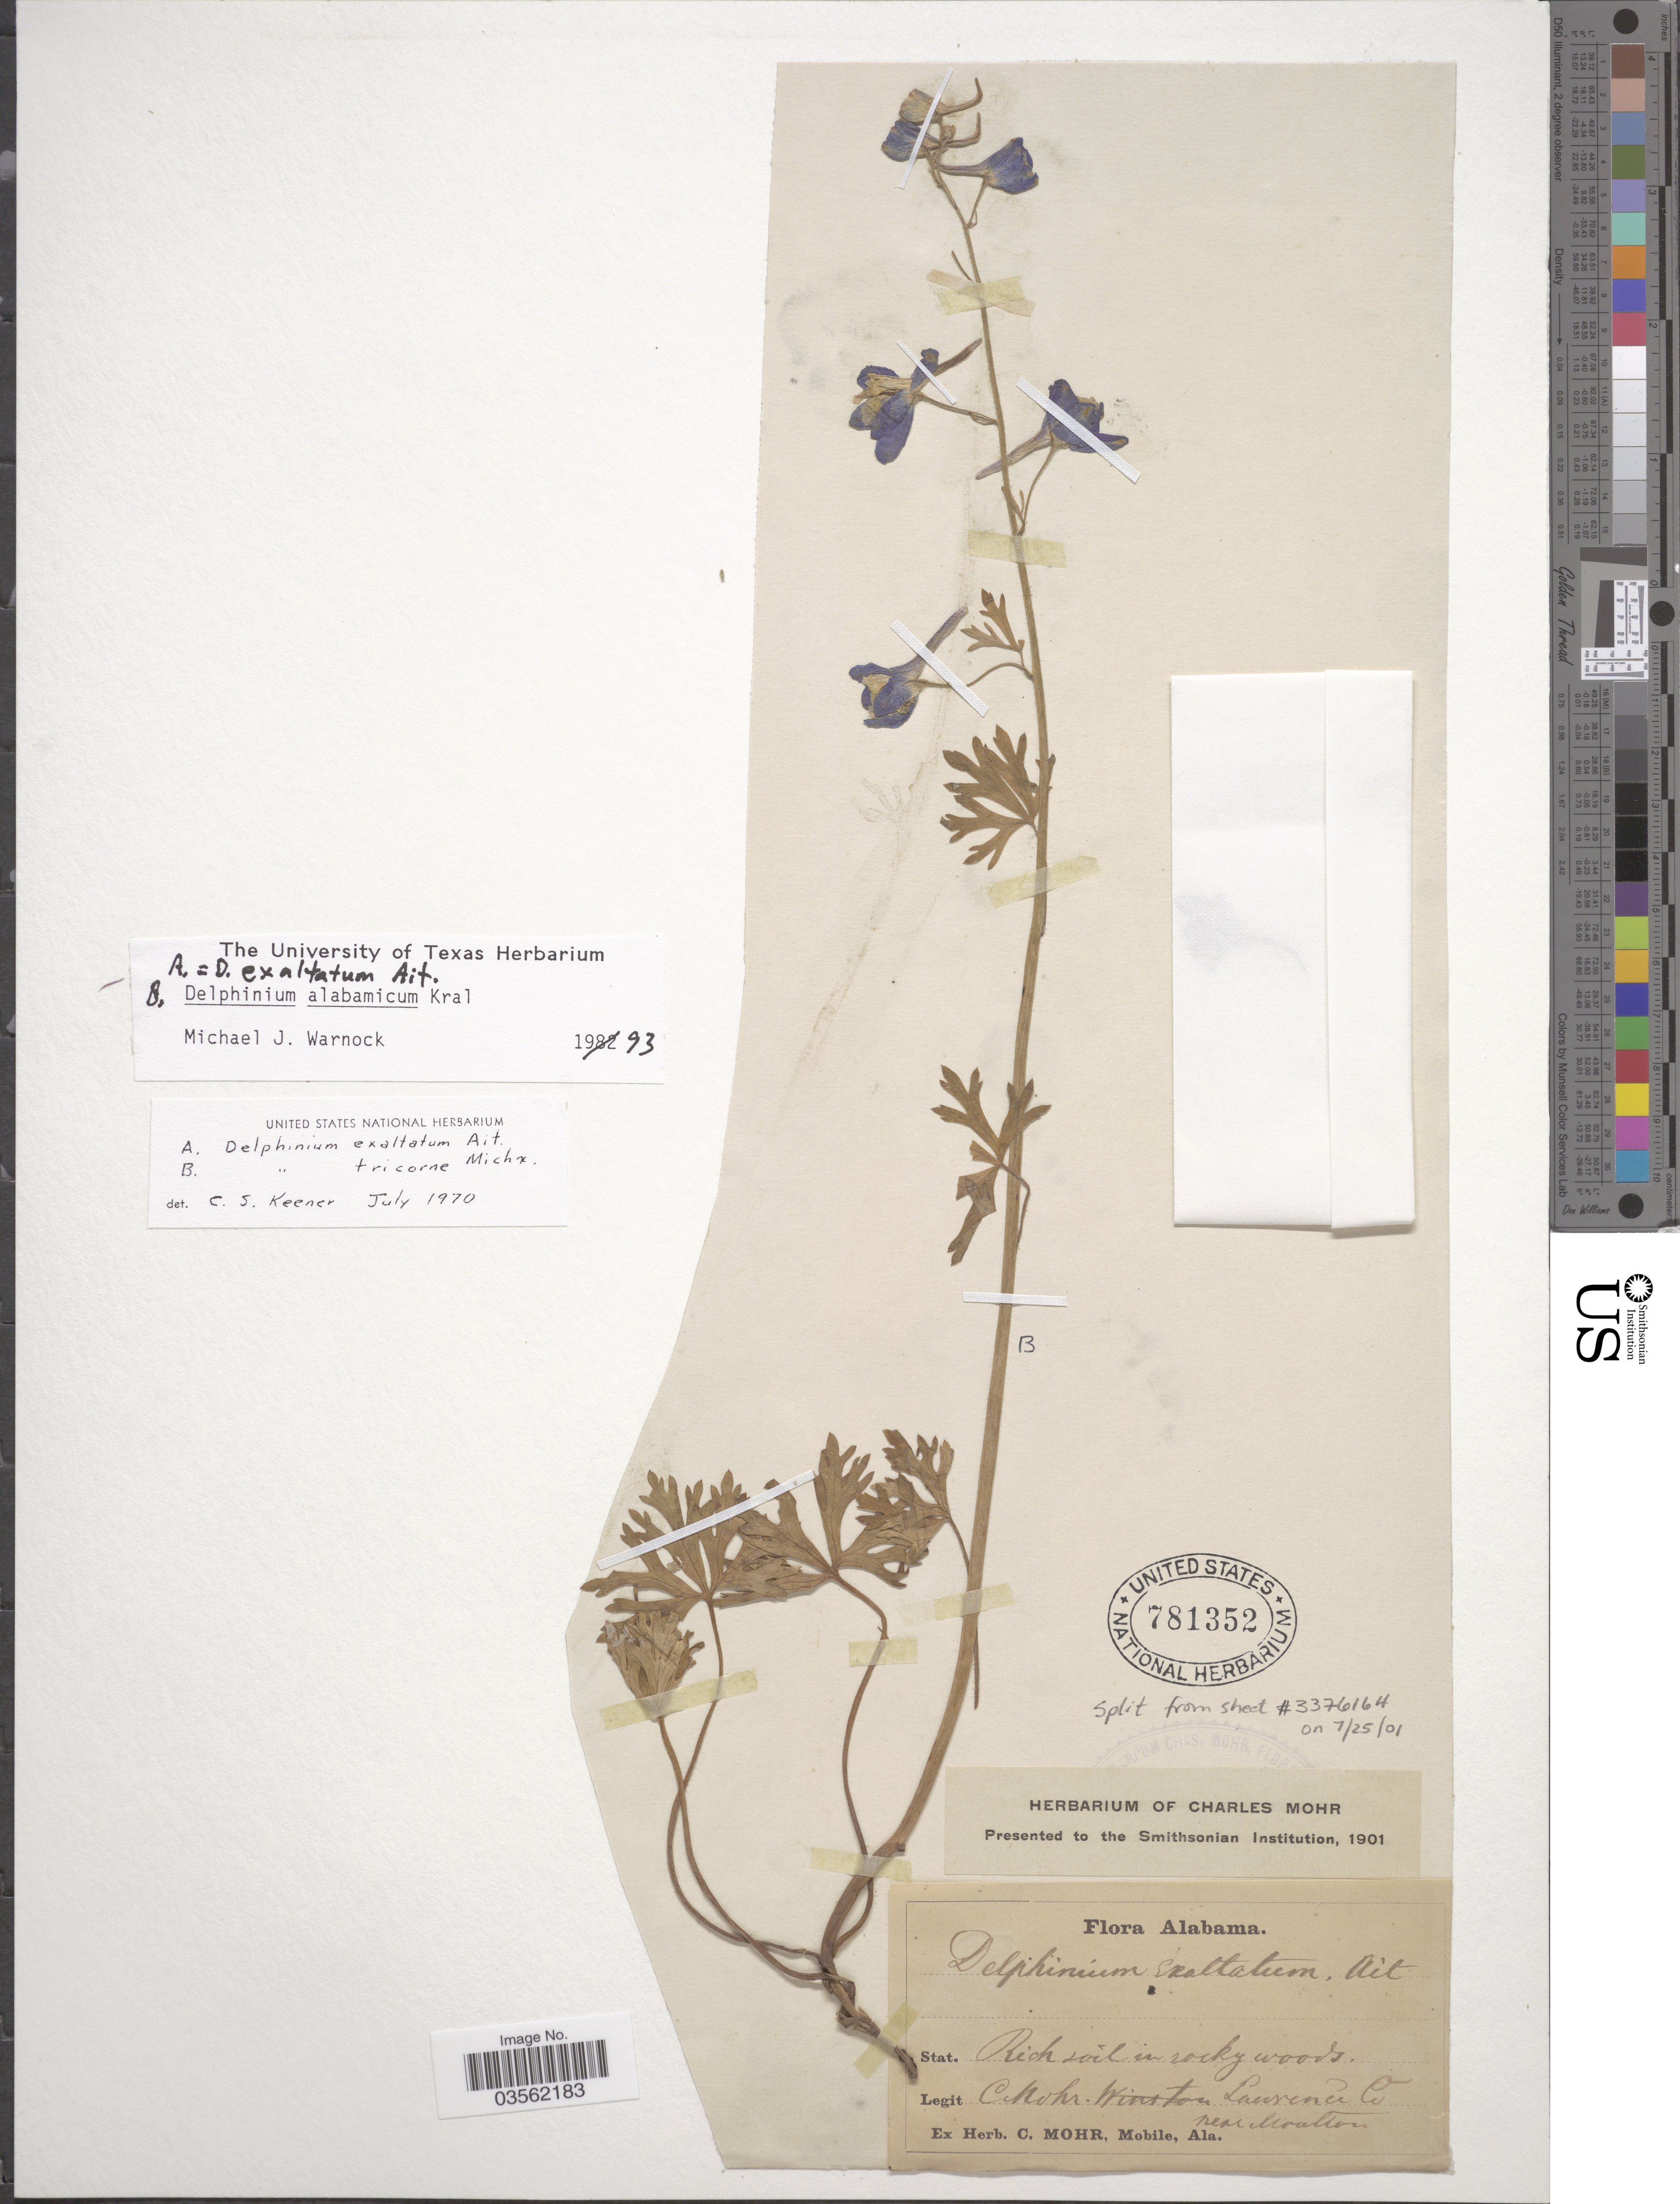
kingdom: Plantae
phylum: Tracheophyta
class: Magnoliopsida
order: Ranunculales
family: Ranunculaceae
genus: Delphinium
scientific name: Delphinium alabamicum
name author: Kral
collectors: Mohr, C. T. (herbarium)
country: United States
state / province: Alabama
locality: Stat. Rich soil in rocky woods. Lawrence Co near Moulton.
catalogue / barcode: US 781352